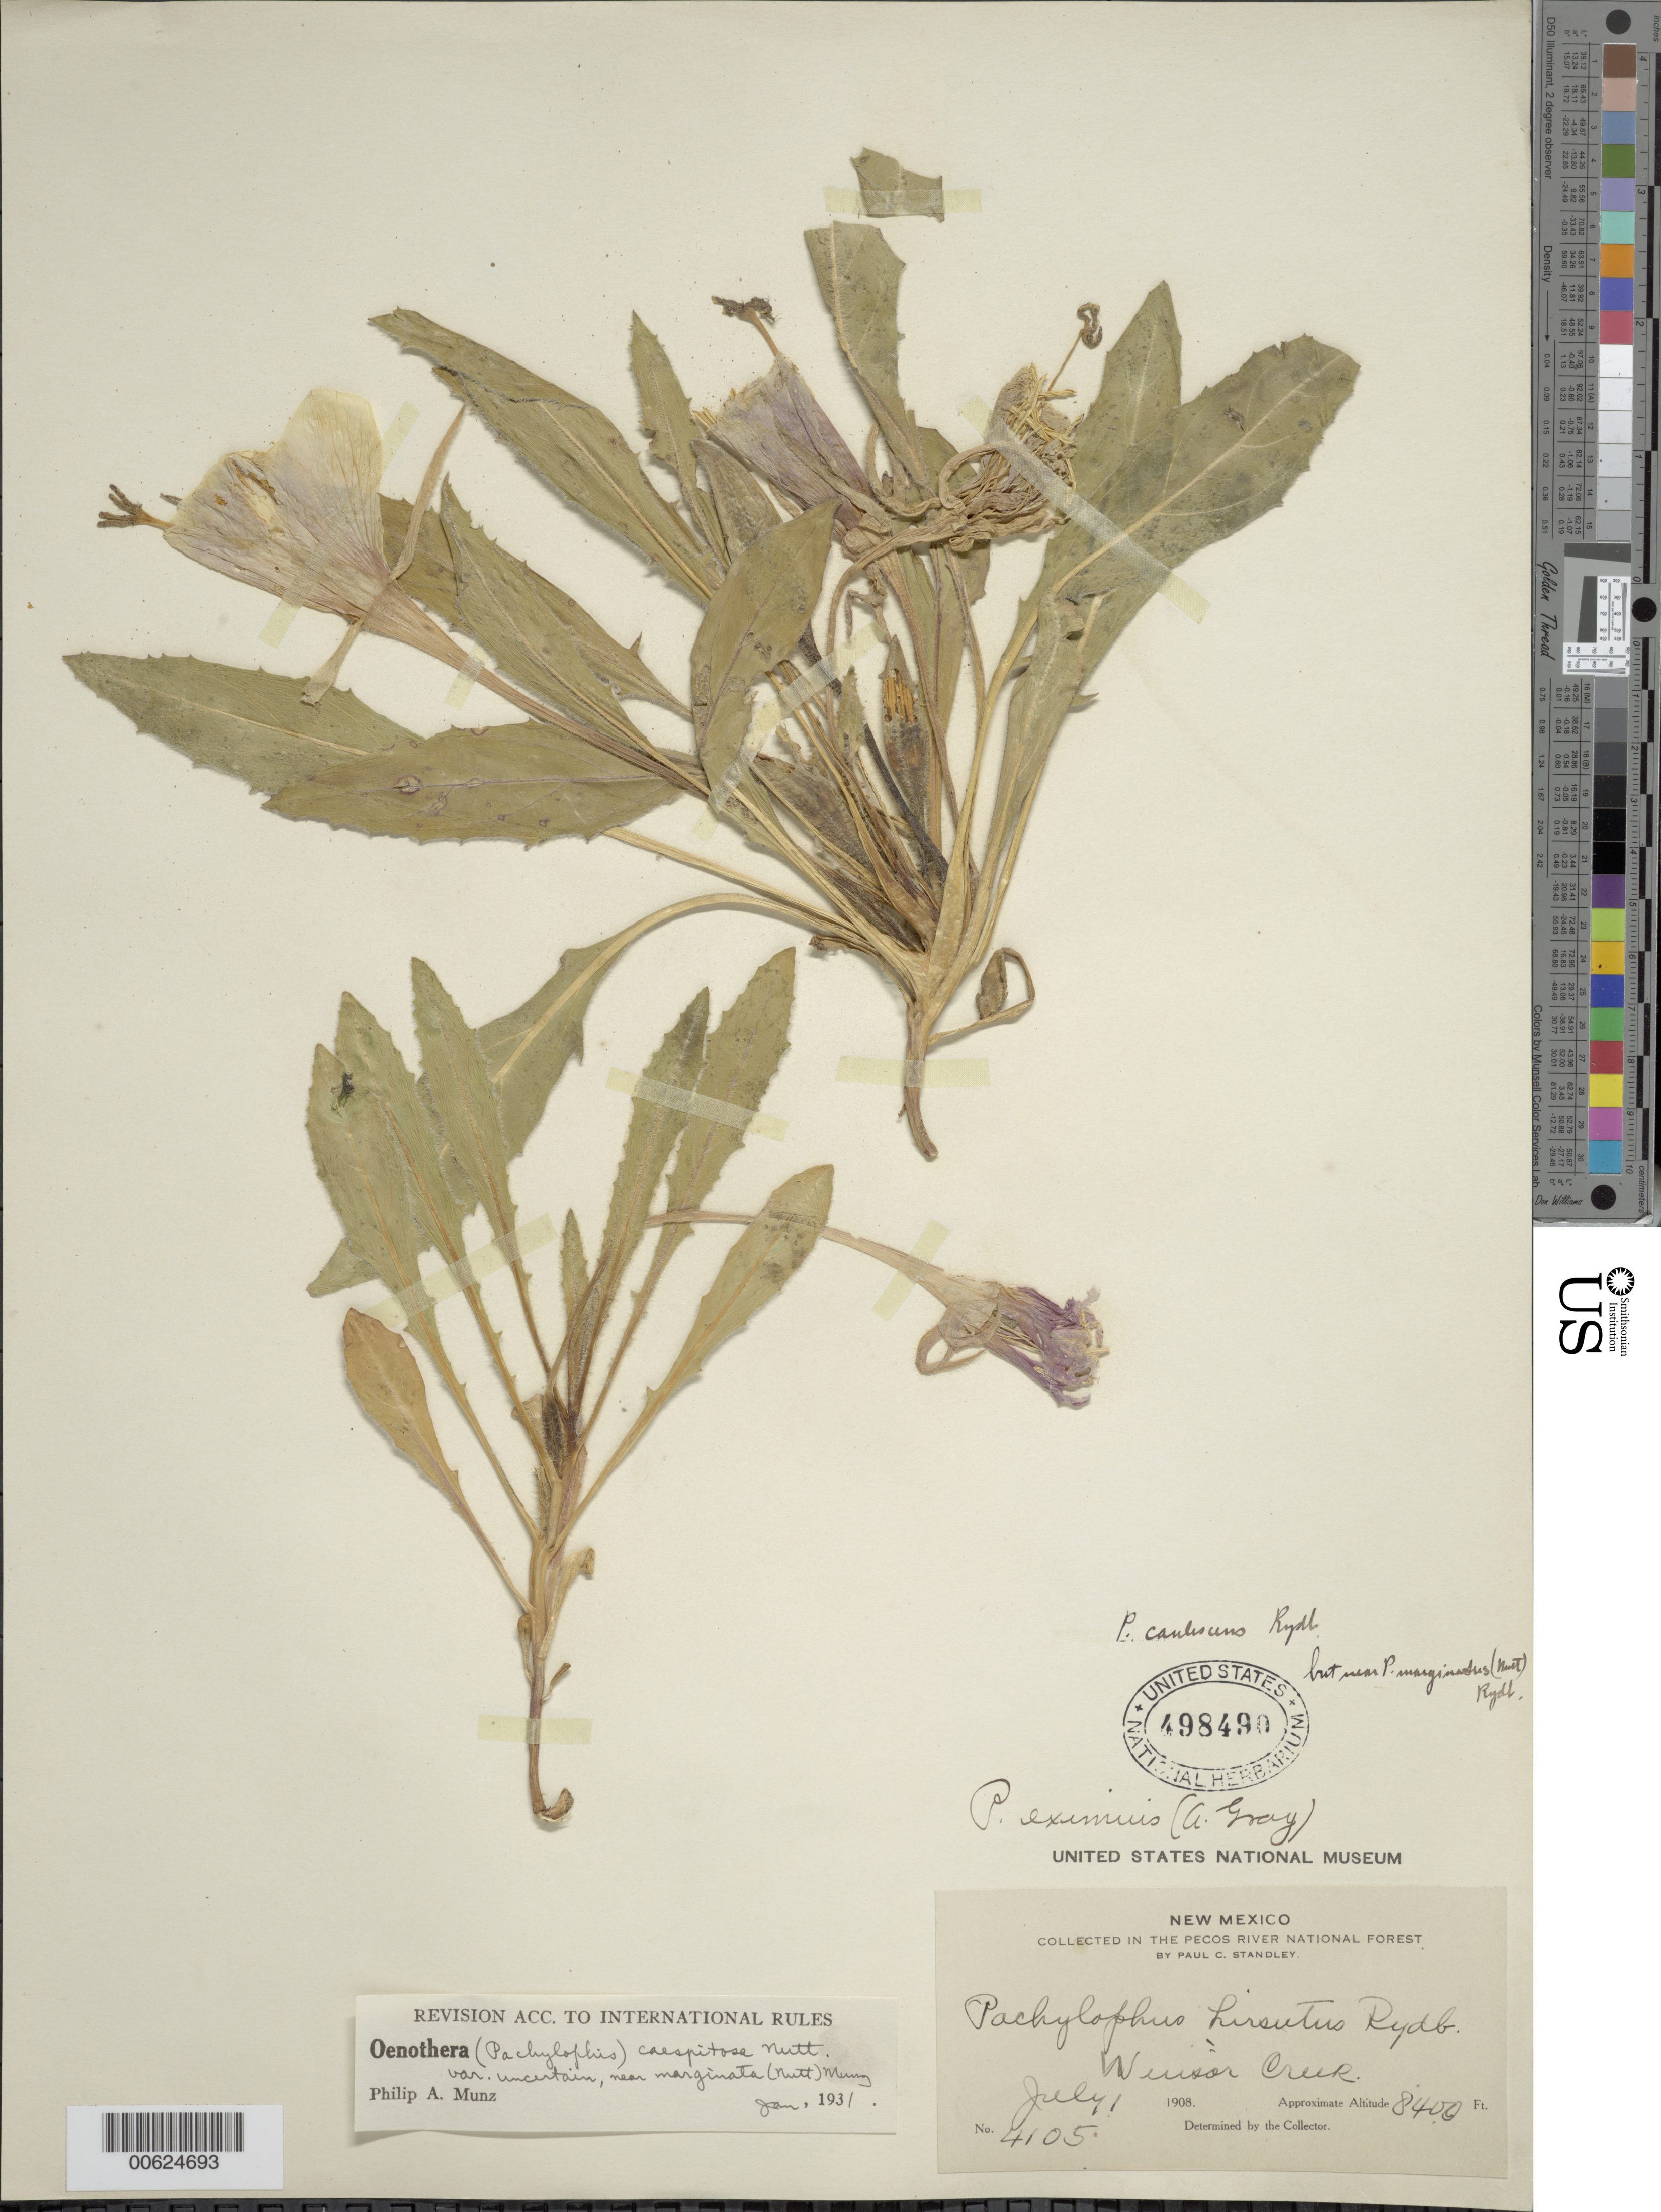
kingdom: Plantae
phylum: Tracheophyta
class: Magnoliopsida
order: Myrtales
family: Onagraceae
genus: Oenothera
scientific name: Oenothera cespitosa subsp. marginata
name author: (Nutt. ex Hook. & Arn.) Munz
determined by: Munz, Philip A.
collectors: P. C. Standley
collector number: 4105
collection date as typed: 01 Jul 1908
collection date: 1908-07-01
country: United States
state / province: New Mexico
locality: Winsor Creek, Pecos River National Forest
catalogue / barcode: US 498490